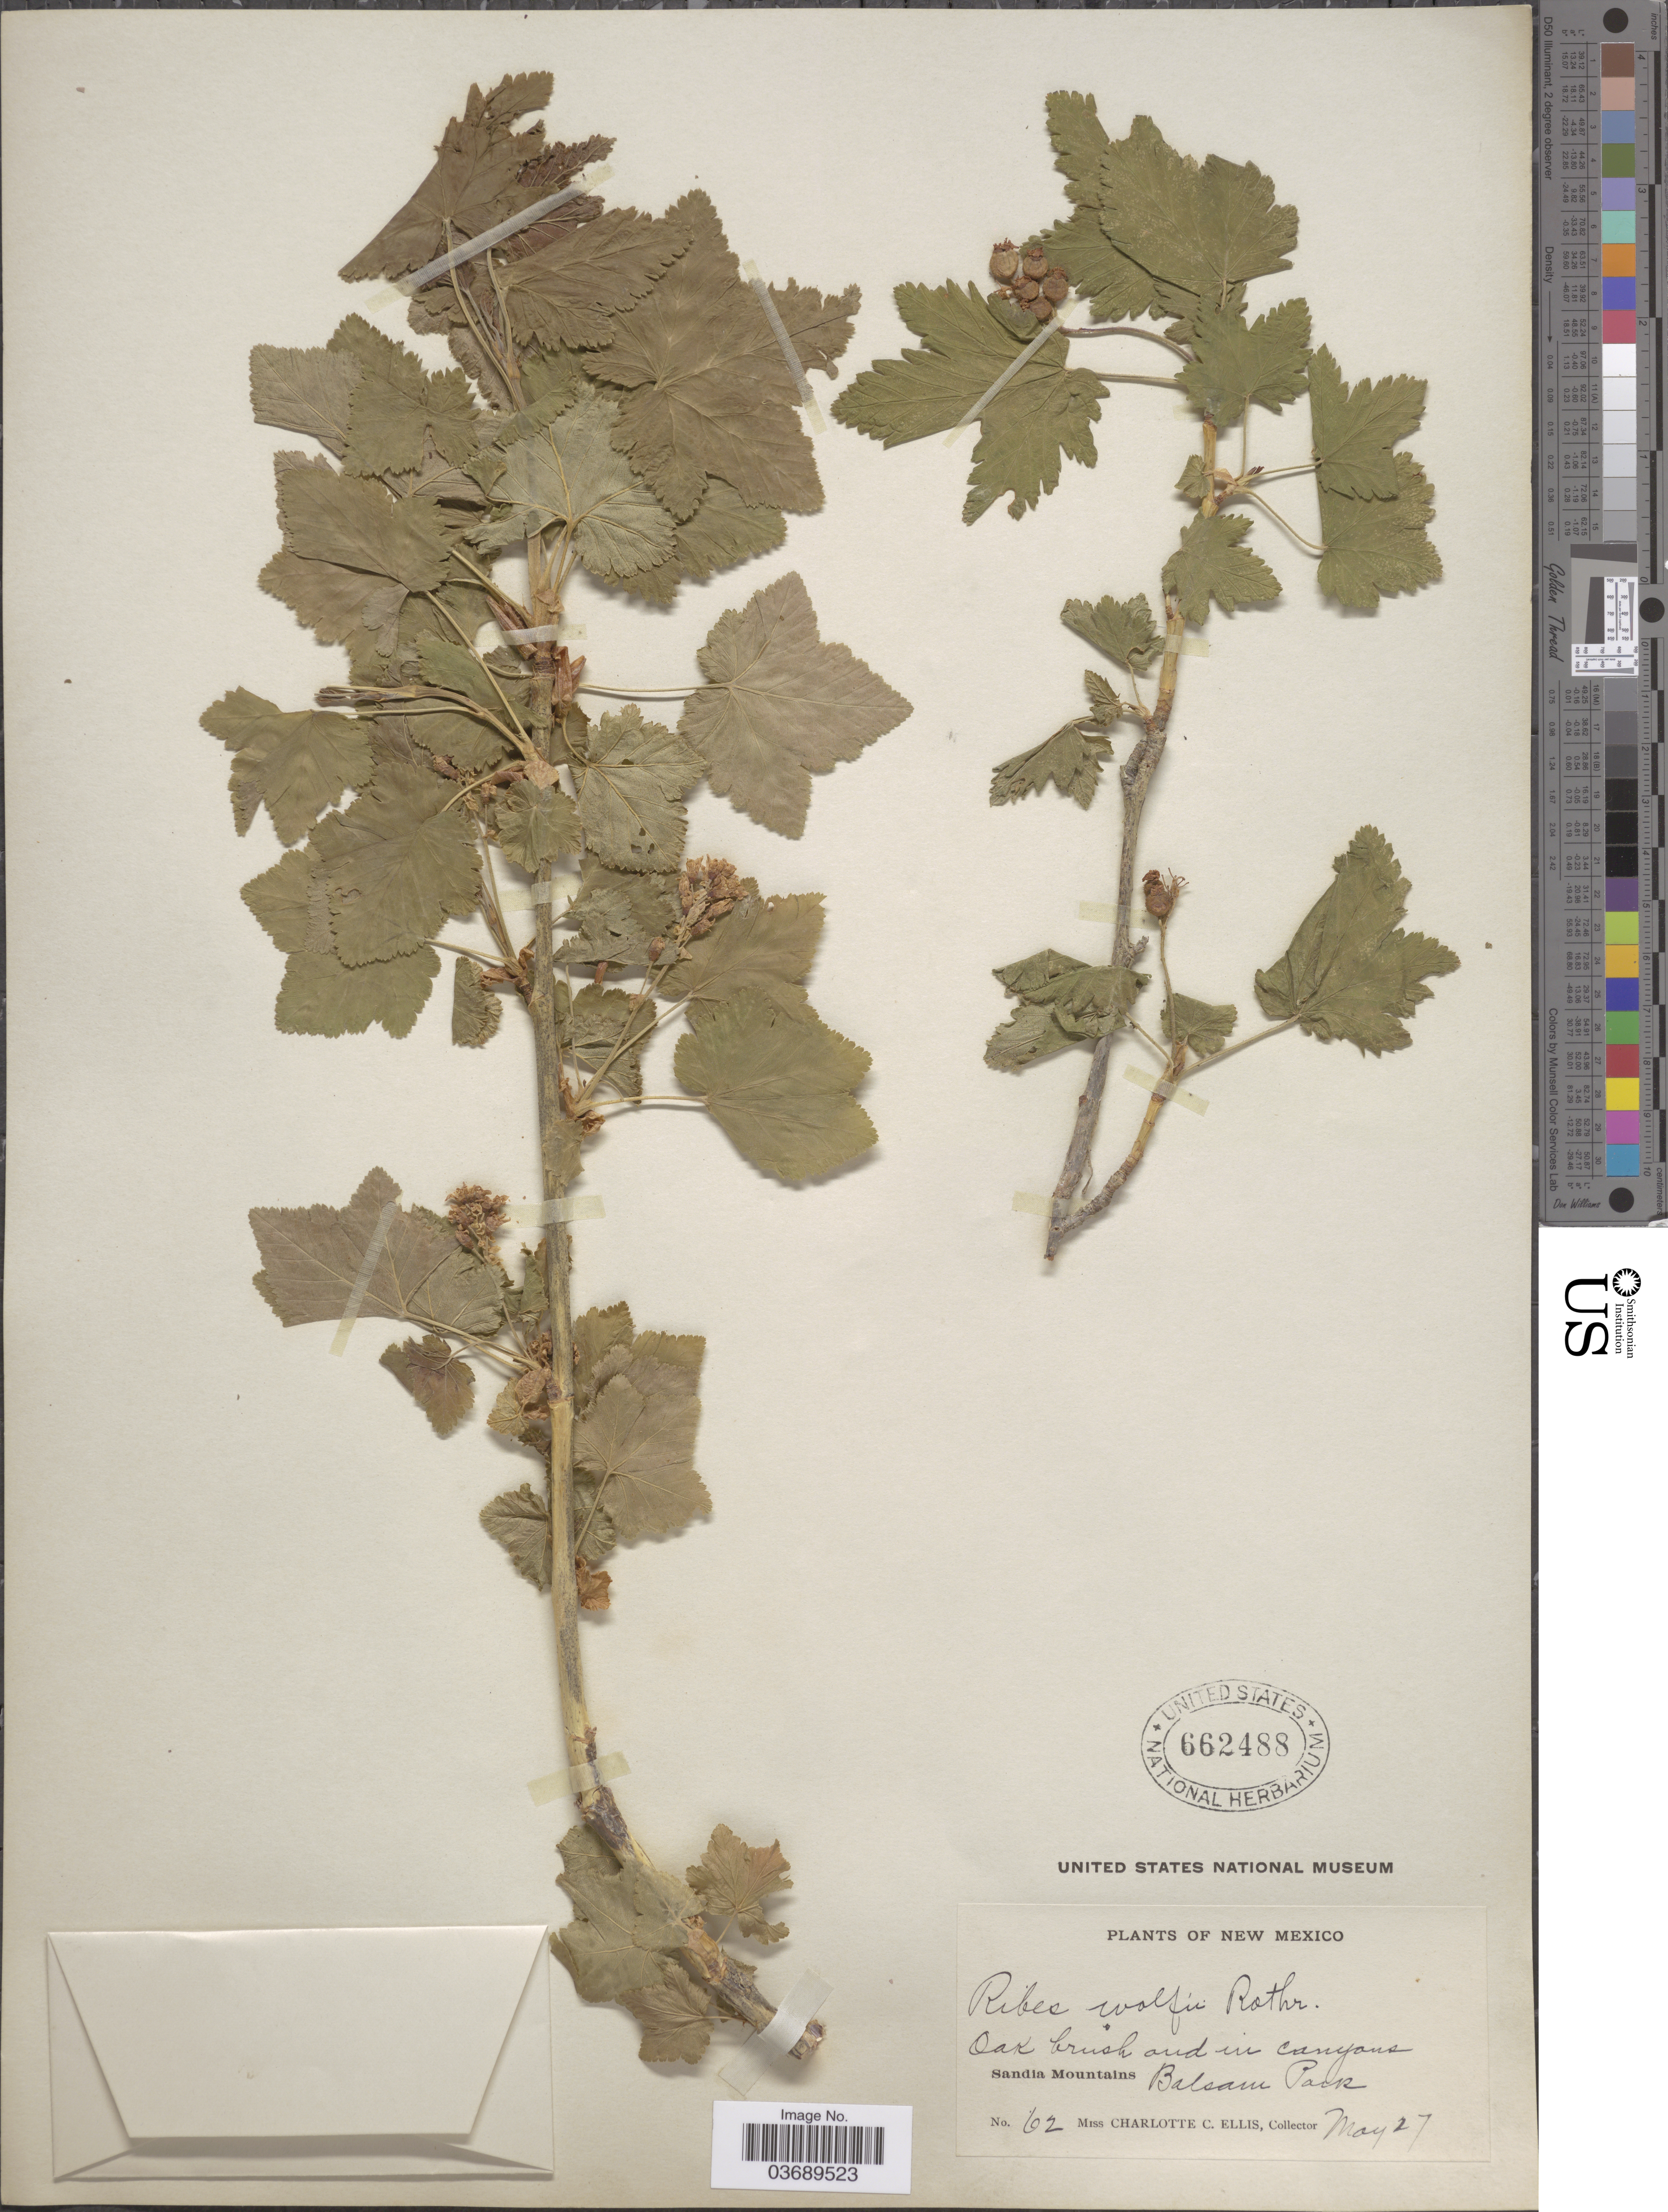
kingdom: Plantae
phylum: Tracheophyta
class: Magnoliopsida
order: Saxifragales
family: Grossulariaceae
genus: Ribes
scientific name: Ribes wolfii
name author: Rothr.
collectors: C. C. Ellis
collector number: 62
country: United States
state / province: New Mexico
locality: Oak brush and in canyons. Sandia Mountains, Balsam Park.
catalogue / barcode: US 662488